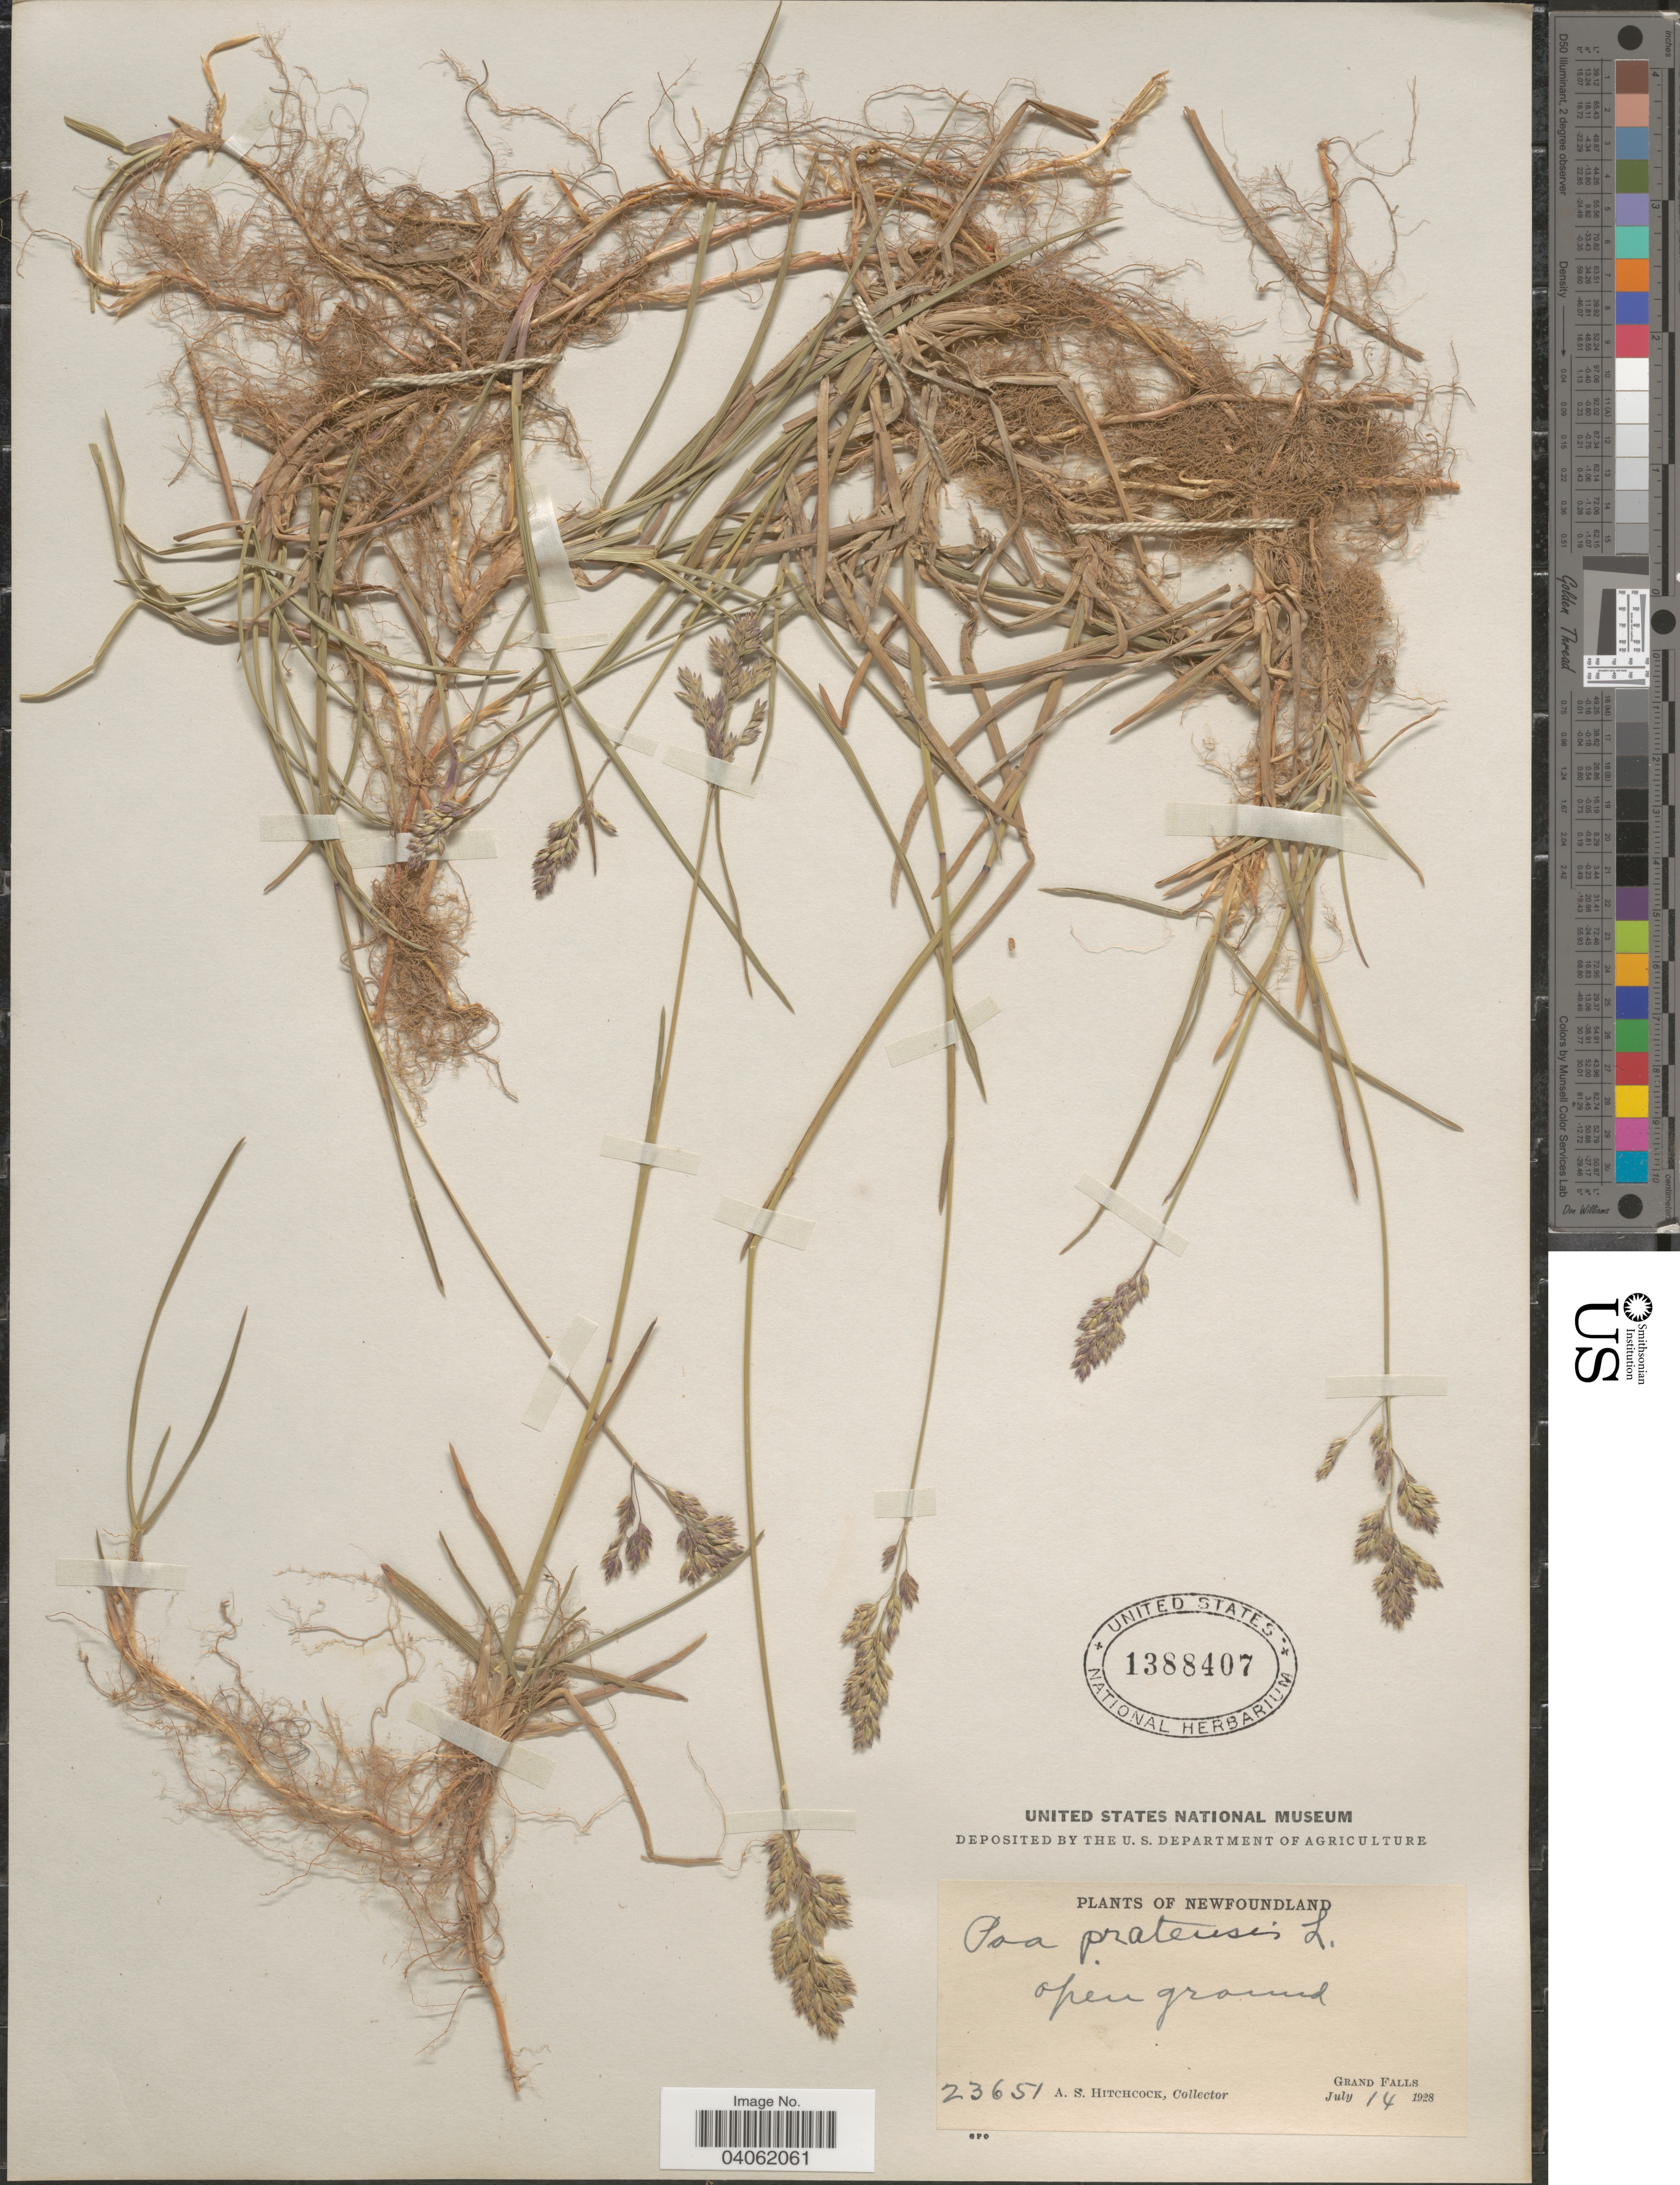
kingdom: Plantae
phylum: Tracheophyta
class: Liliopsida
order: Poales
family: Poaceae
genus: Poa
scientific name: Poa pratensis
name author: L.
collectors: A. S. Hitchcock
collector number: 23651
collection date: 1928-07-14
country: Canada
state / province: Newfoundland and Labrador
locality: Grand Falls.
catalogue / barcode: US 1388407